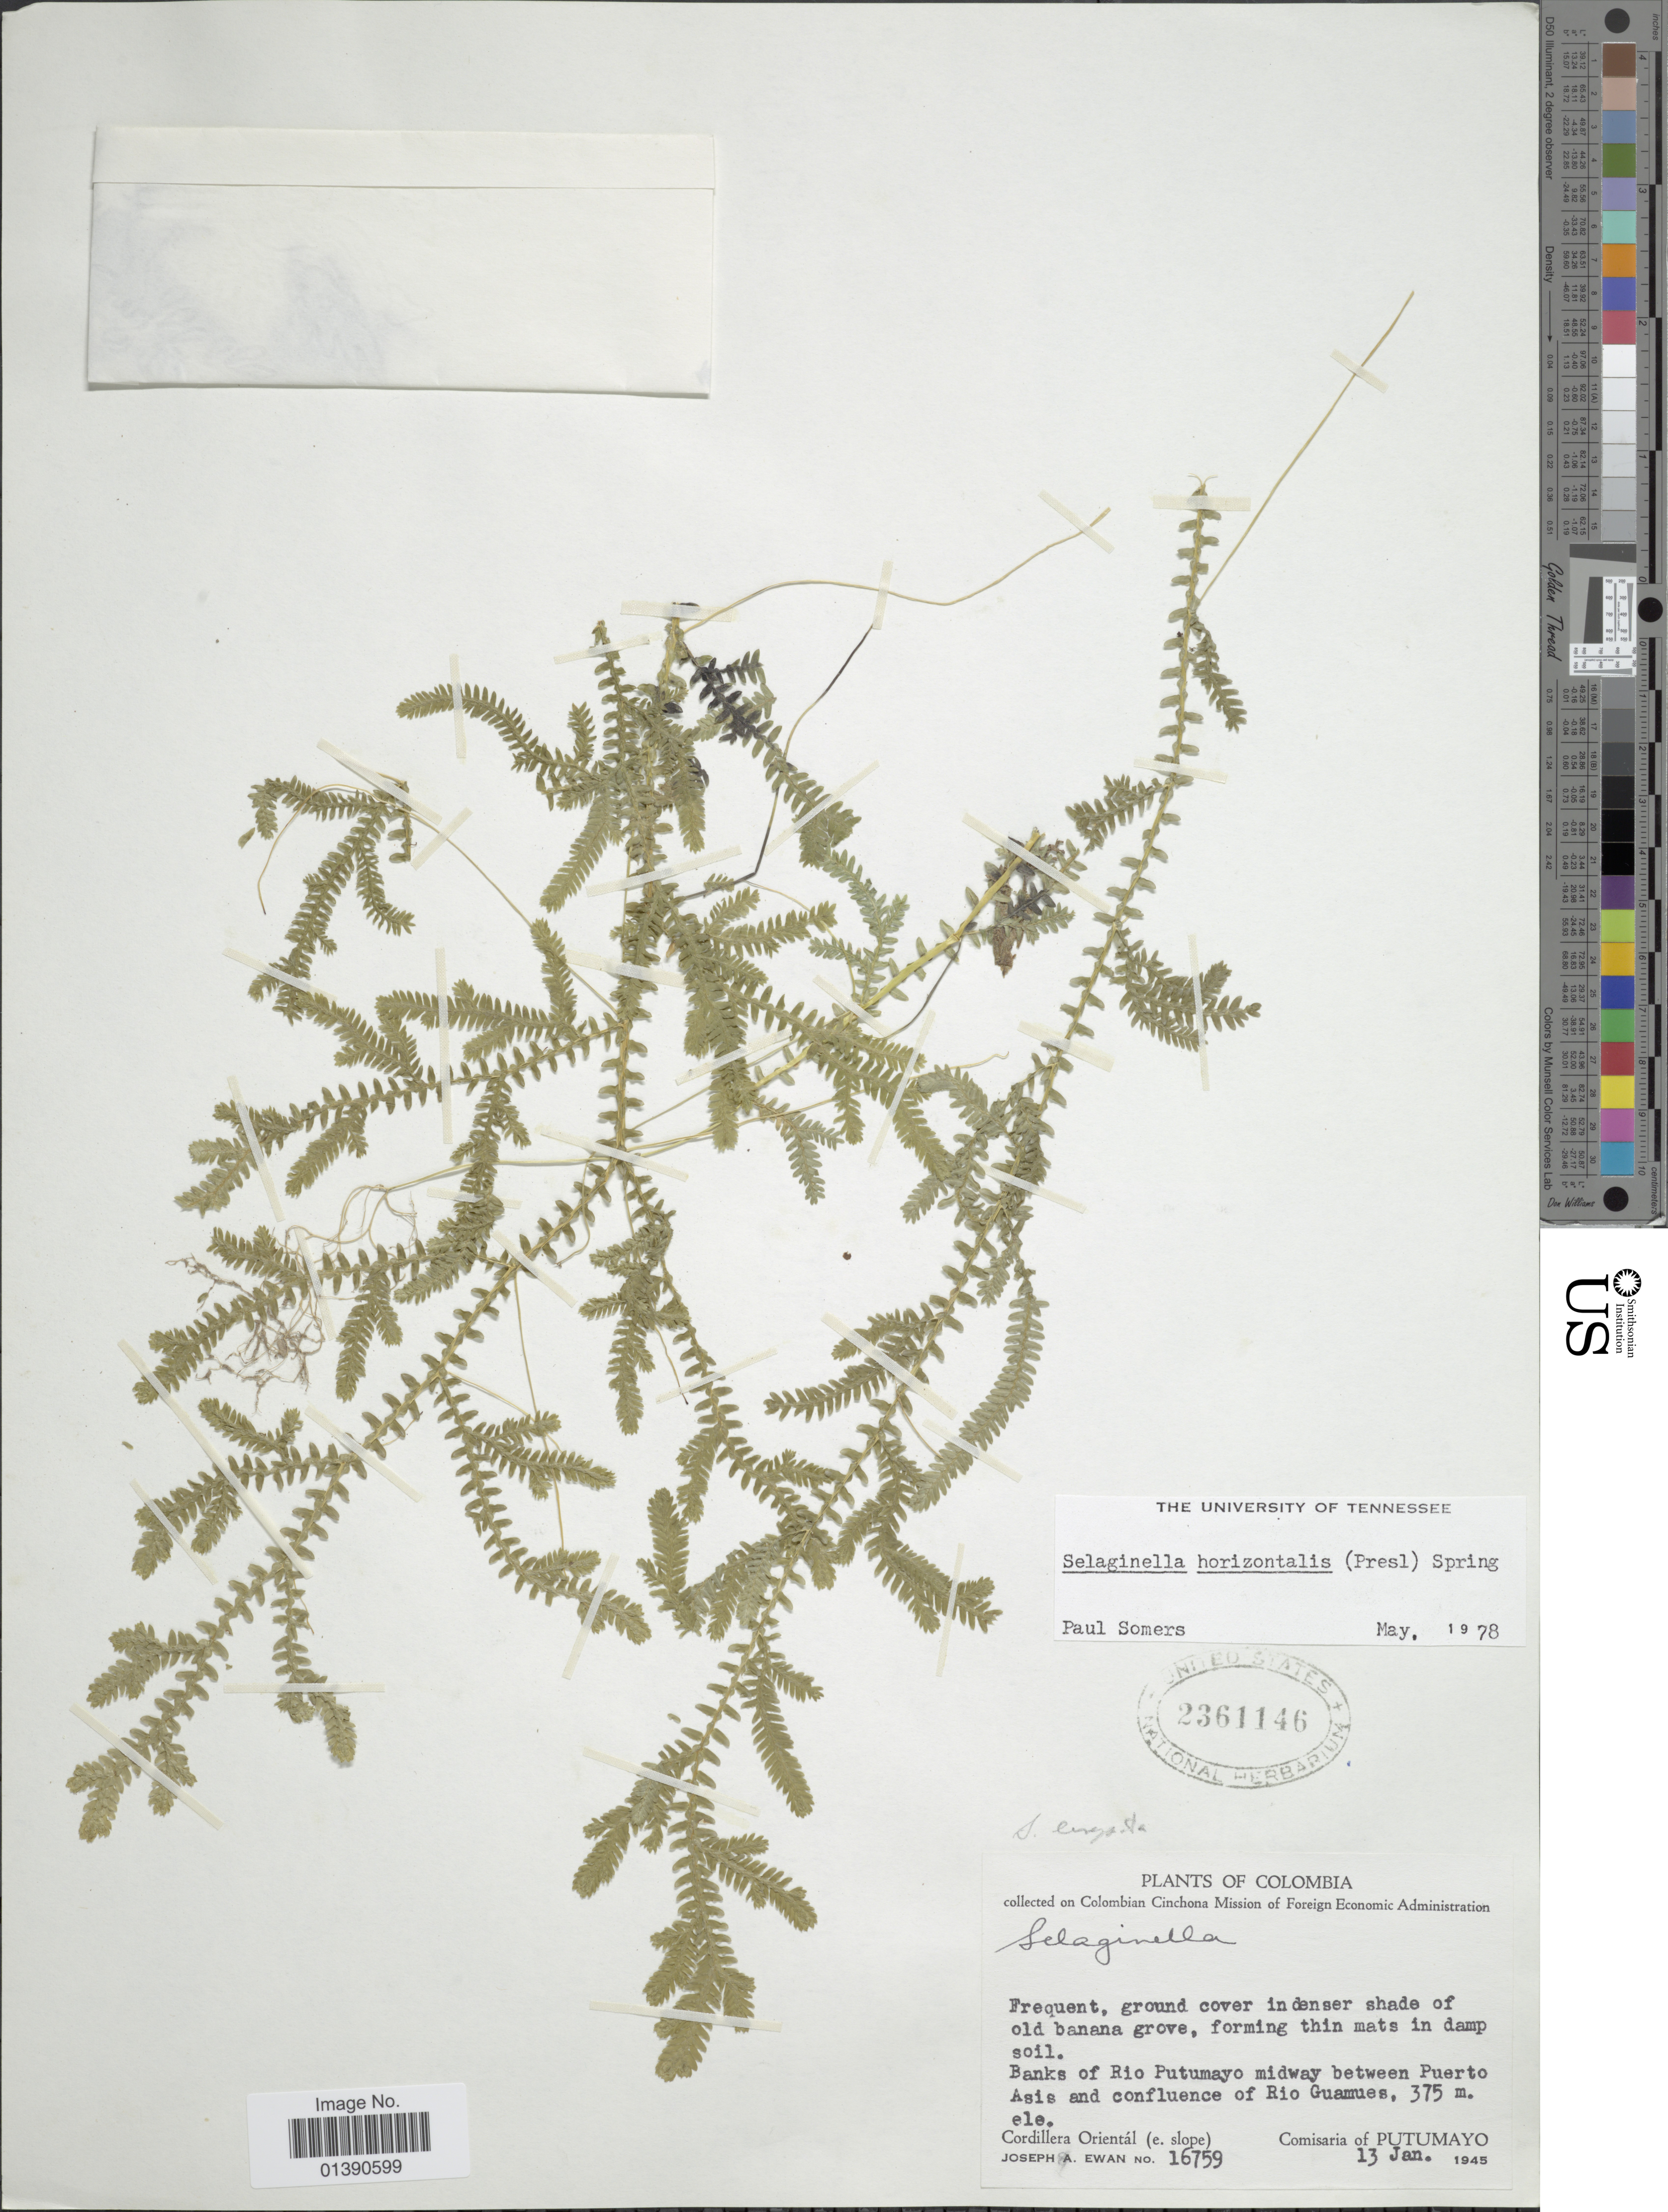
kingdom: Plantae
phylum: Tracheophyta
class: Lycopodiopsida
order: Selaginellales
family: Selaginellaceae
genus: Selaginella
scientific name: Selaginella eurynota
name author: A. Braun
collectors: J. A. Ewan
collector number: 16759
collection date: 1945-01-13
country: Colombia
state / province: Putumayo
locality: Banks of Rio Putumayo midway between Puerto Asis and confluence of Rio Guamues, Cordille Orientál (e. slope)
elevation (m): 375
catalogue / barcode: US 2361146